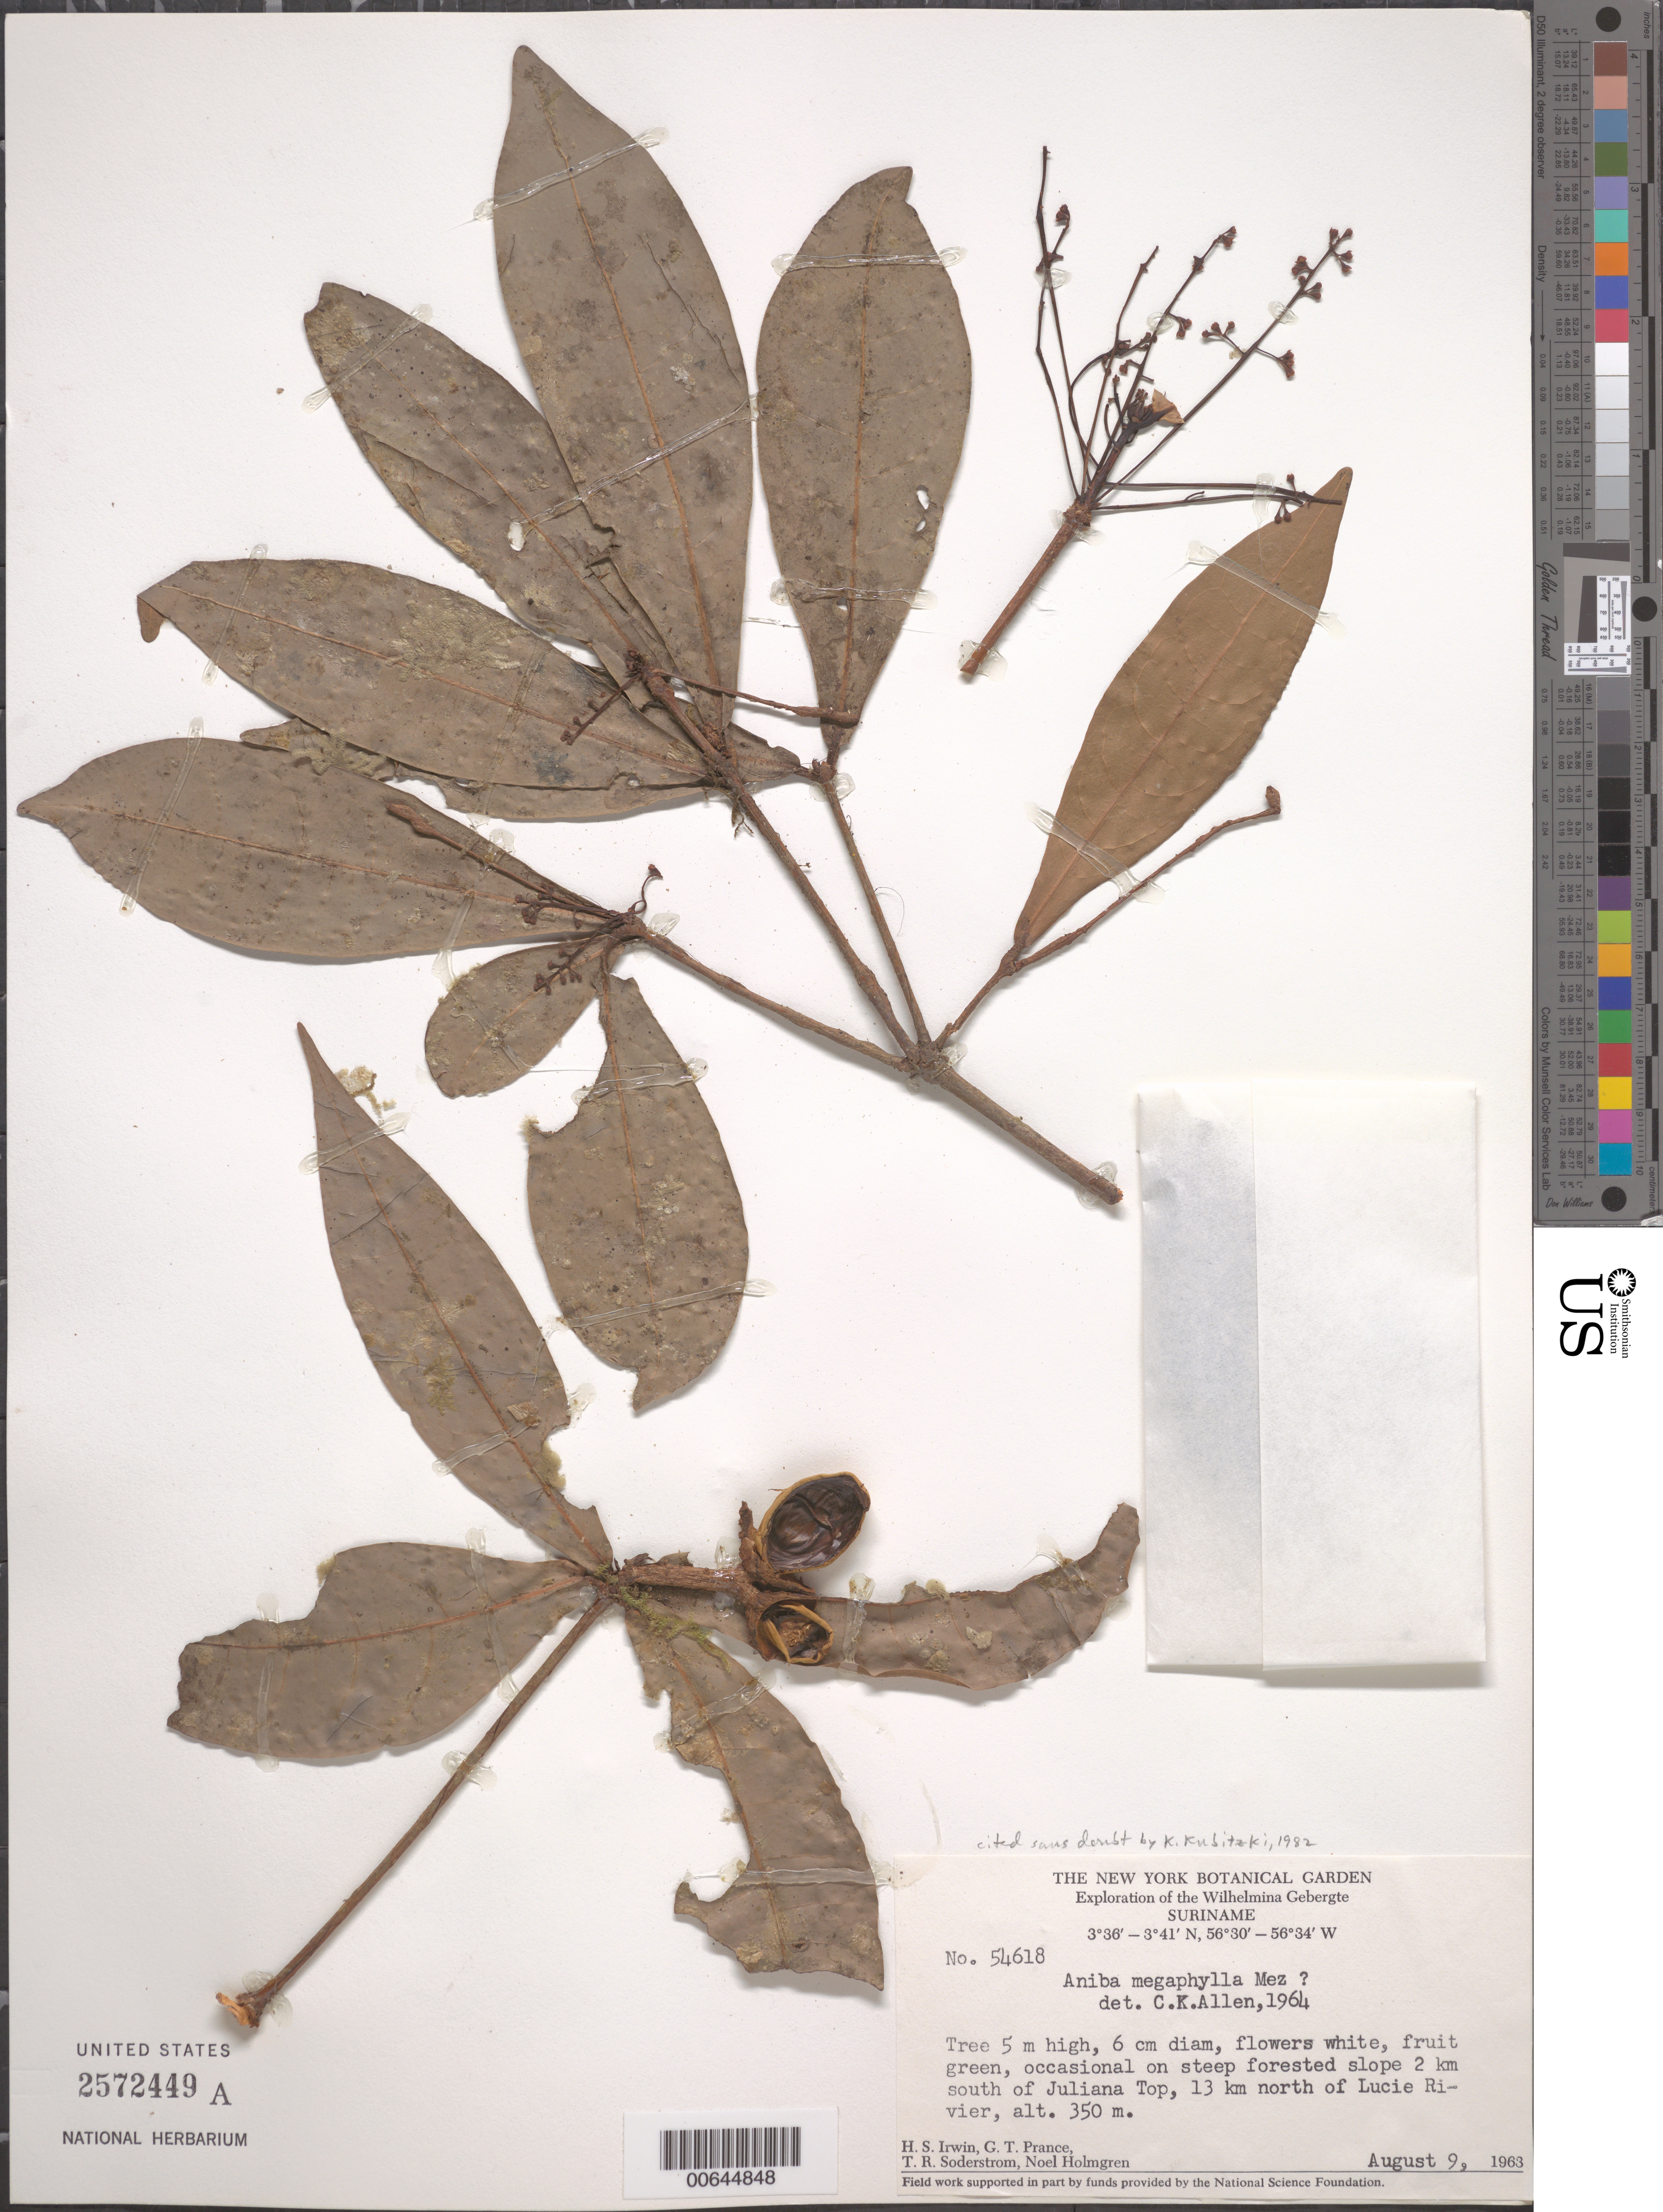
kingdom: Plantae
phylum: Tracheophyta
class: Magnoliopsida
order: Laurales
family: Lauraceae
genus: Aniba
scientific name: Aniba megaphylla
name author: Mez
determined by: Allen, C. K.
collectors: H. Irwin, G. T. Prance, T. R. Soderstrom & N. H. Holmgren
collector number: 54618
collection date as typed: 9-Aug-63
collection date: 1963-08-09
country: Suriname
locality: Wilhelminagebergte (Wilhelmina Mts.), 2 km S of Juliana Top, 13 km N of Lucie R.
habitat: Steep forested slope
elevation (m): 350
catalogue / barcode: US 2572449A